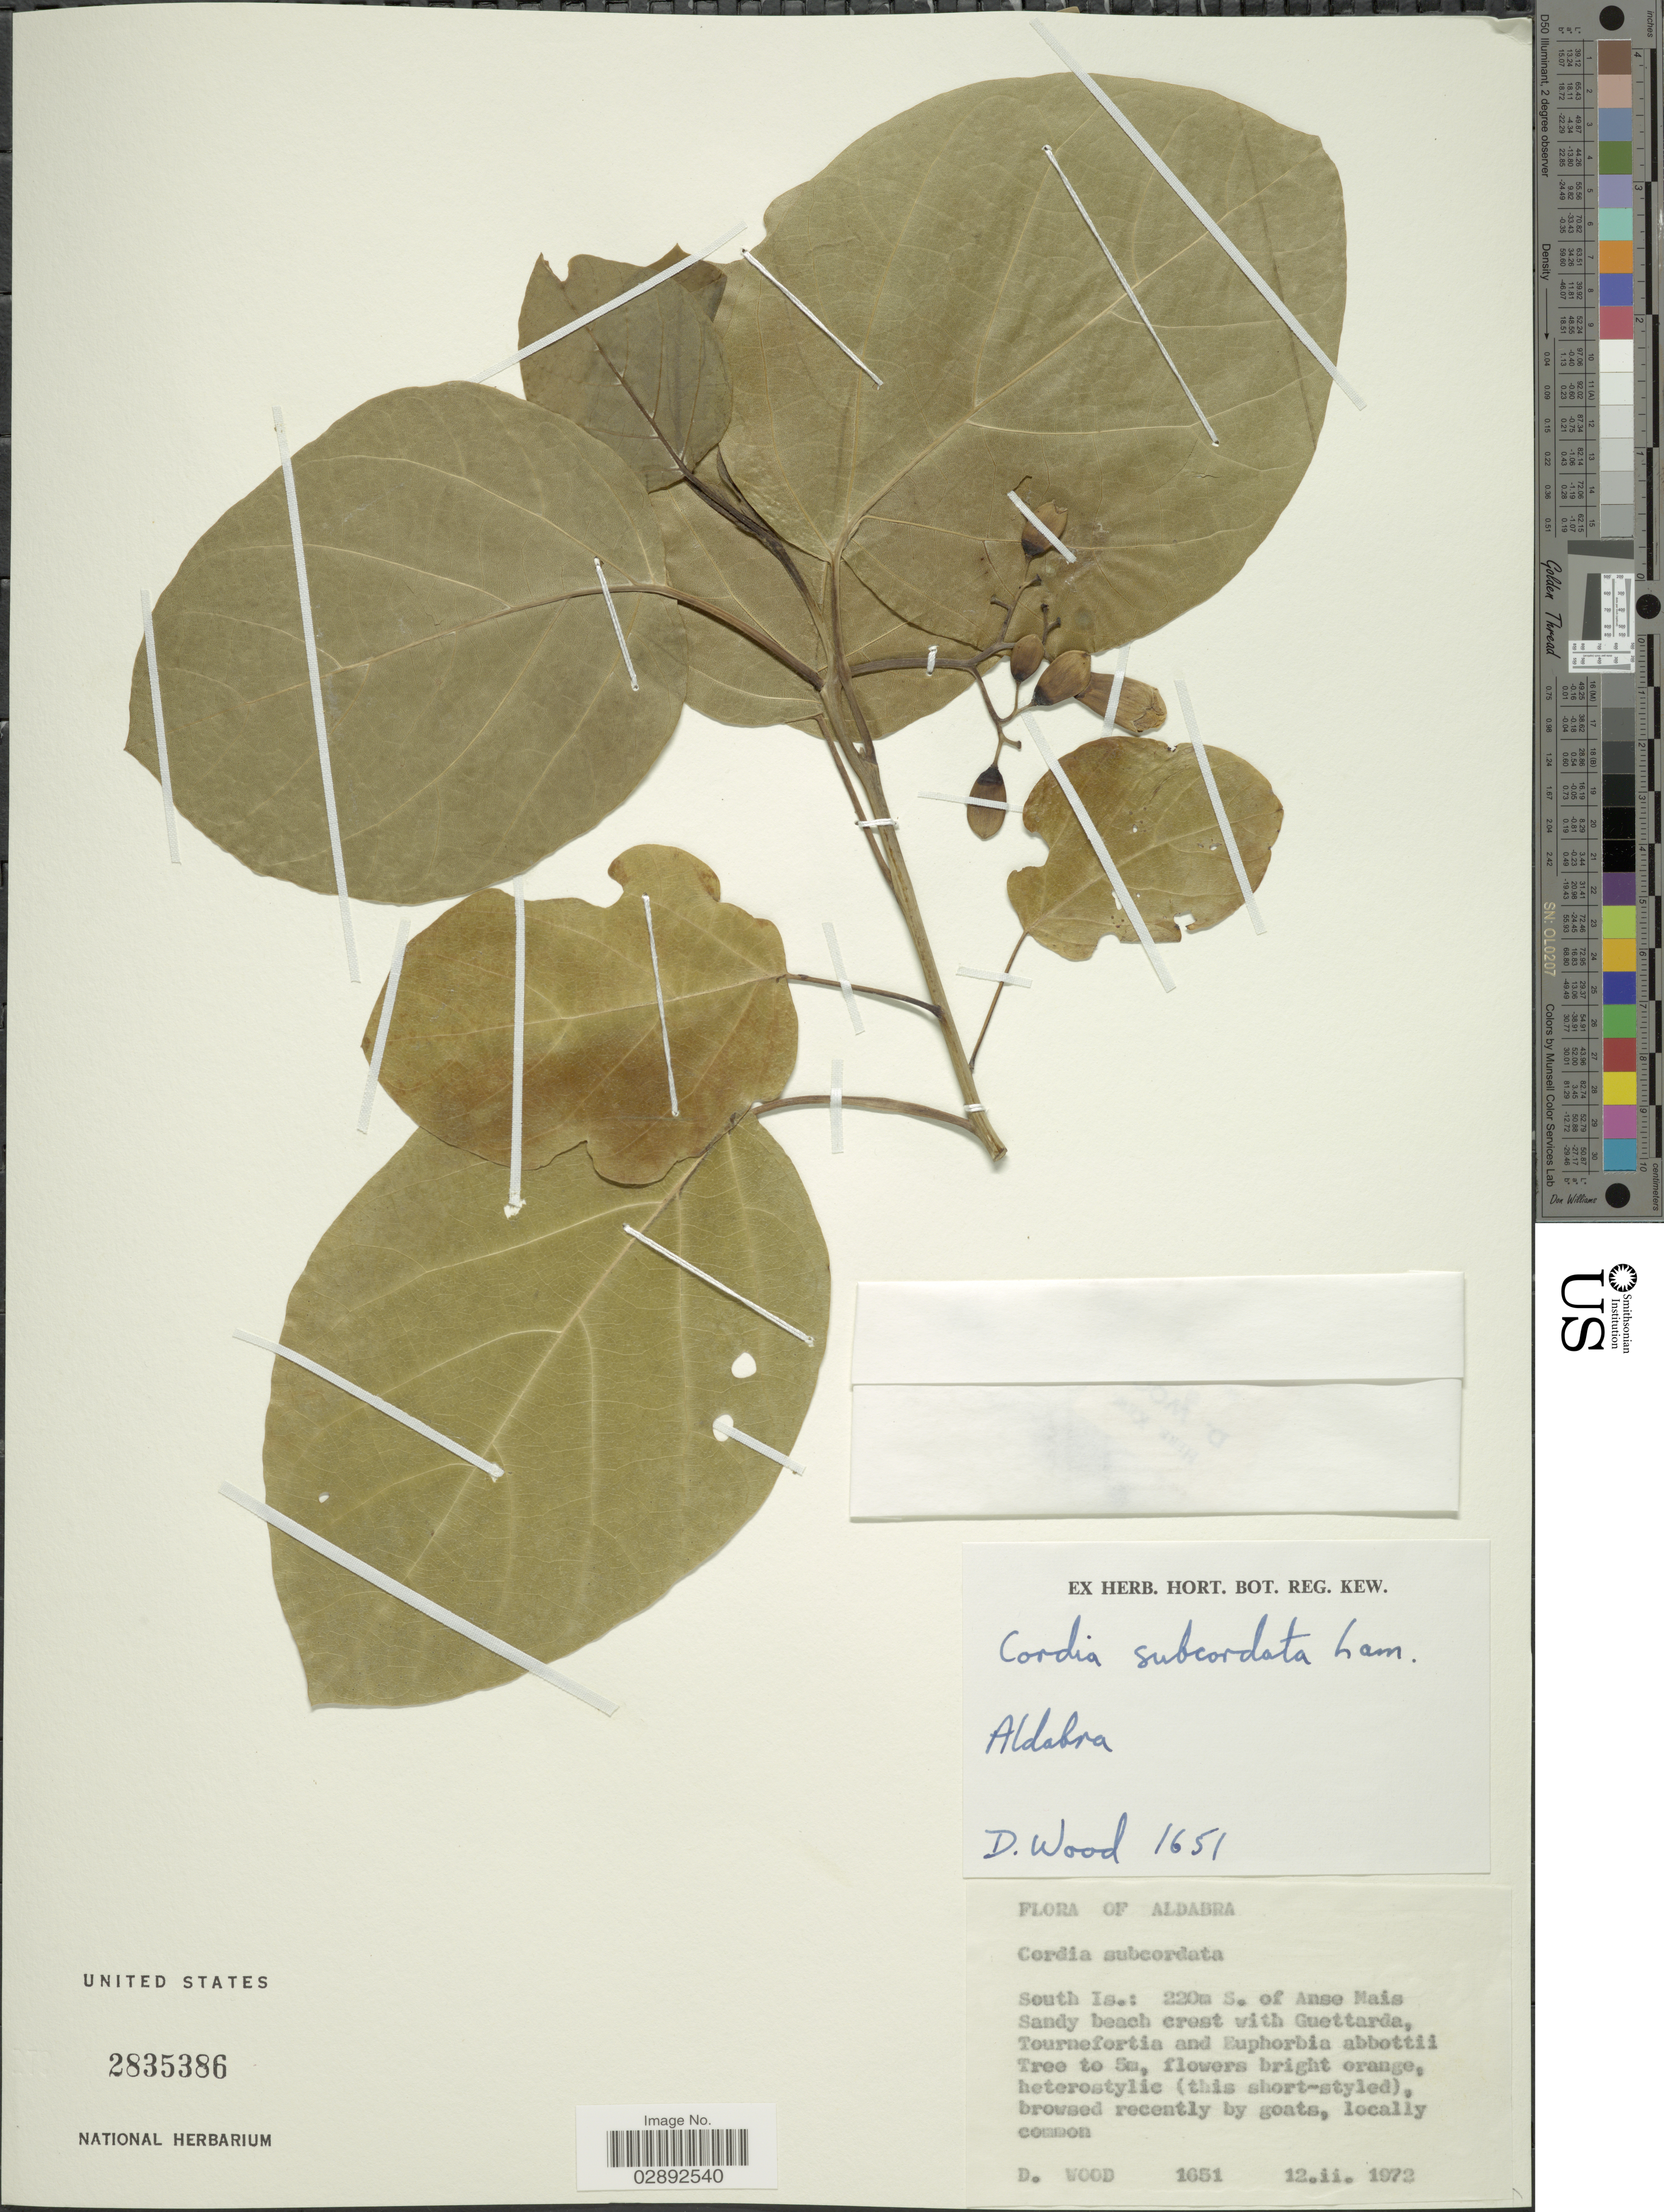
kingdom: Plantae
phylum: Tracheophyta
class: Magnoliopsida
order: Boraginales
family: Cordiaceae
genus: Cordia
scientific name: Cordia subcordata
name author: Lam.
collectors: D. Wood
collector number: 1651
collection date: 1973-02-12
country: Seychelles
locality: Aldabra. South Is.: 220m S. of Anse Mais.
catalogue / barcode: US 2835386